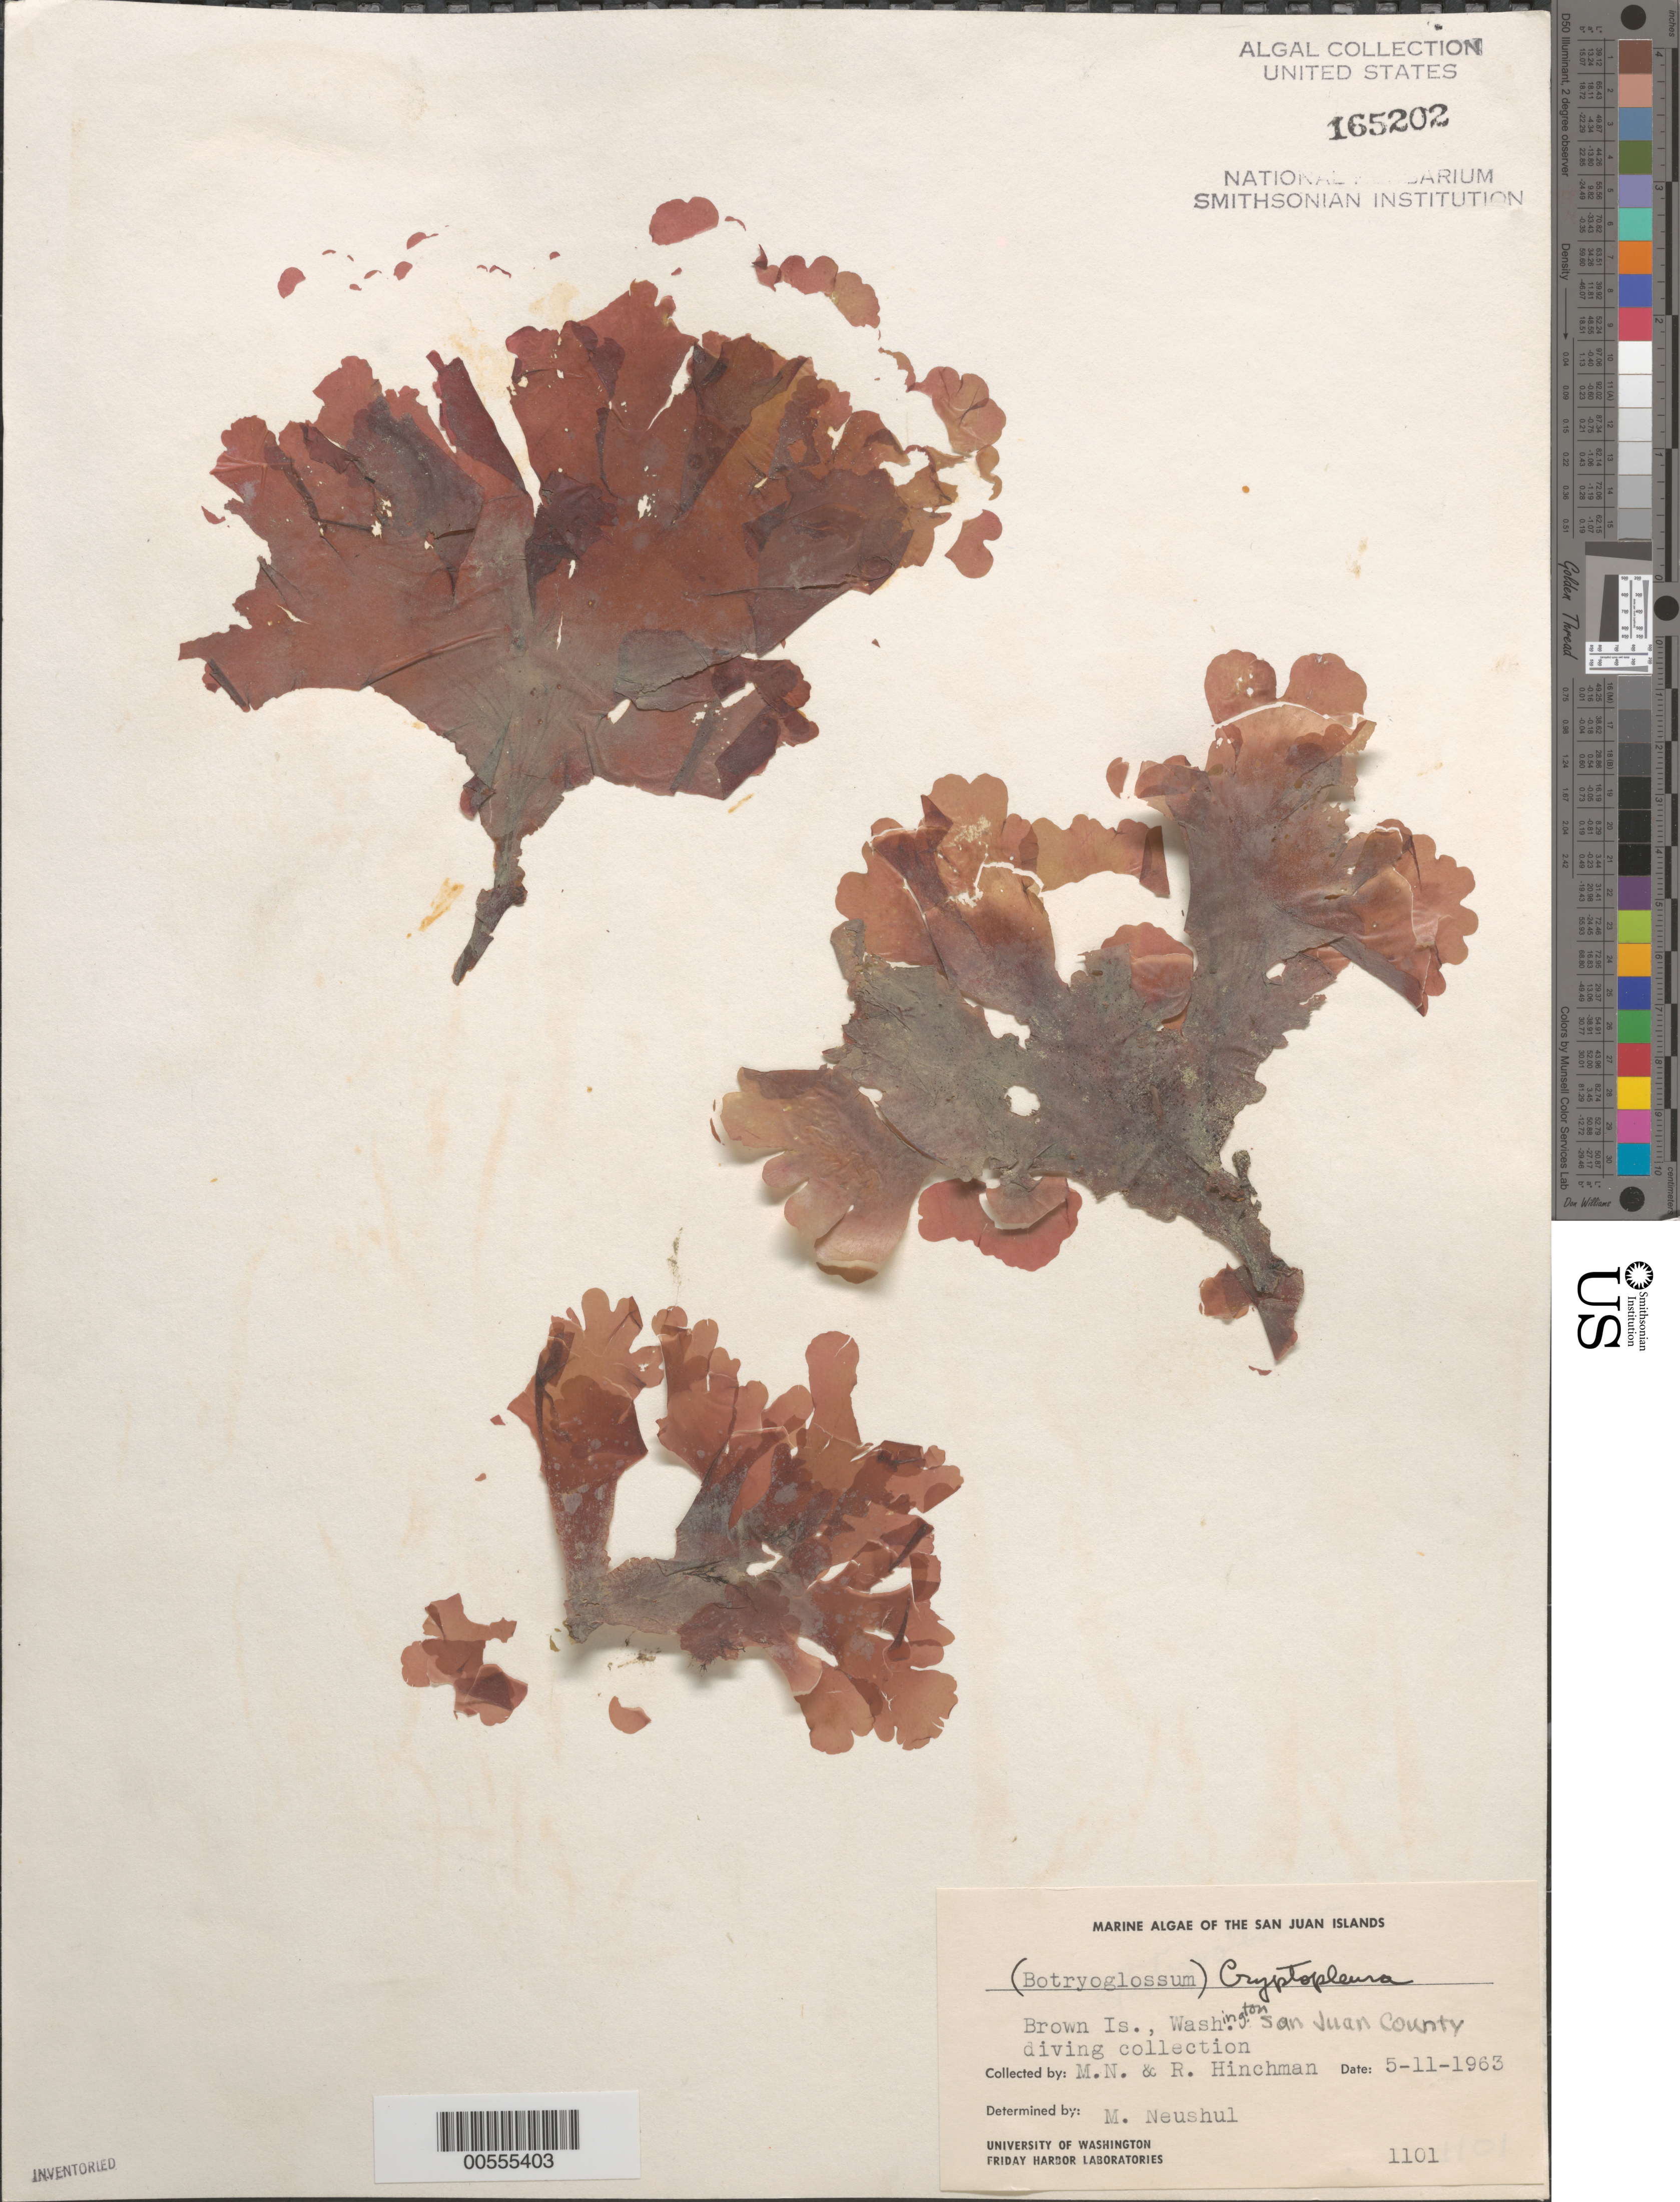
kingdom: Plantae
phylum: Rhodophyta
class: Florideophyceae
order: Ceramiales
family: Delesseriaceae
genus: Cryptopleura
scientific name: Cryptopleura sp.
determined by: Neushul, M.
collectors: M. Neushul & R. Hinchman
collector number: Neushul 1101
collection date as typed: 11 May 1963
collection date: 1963-05-11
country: United States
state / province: Washington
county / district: San Juan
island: Brown Island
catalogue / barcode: US 165202